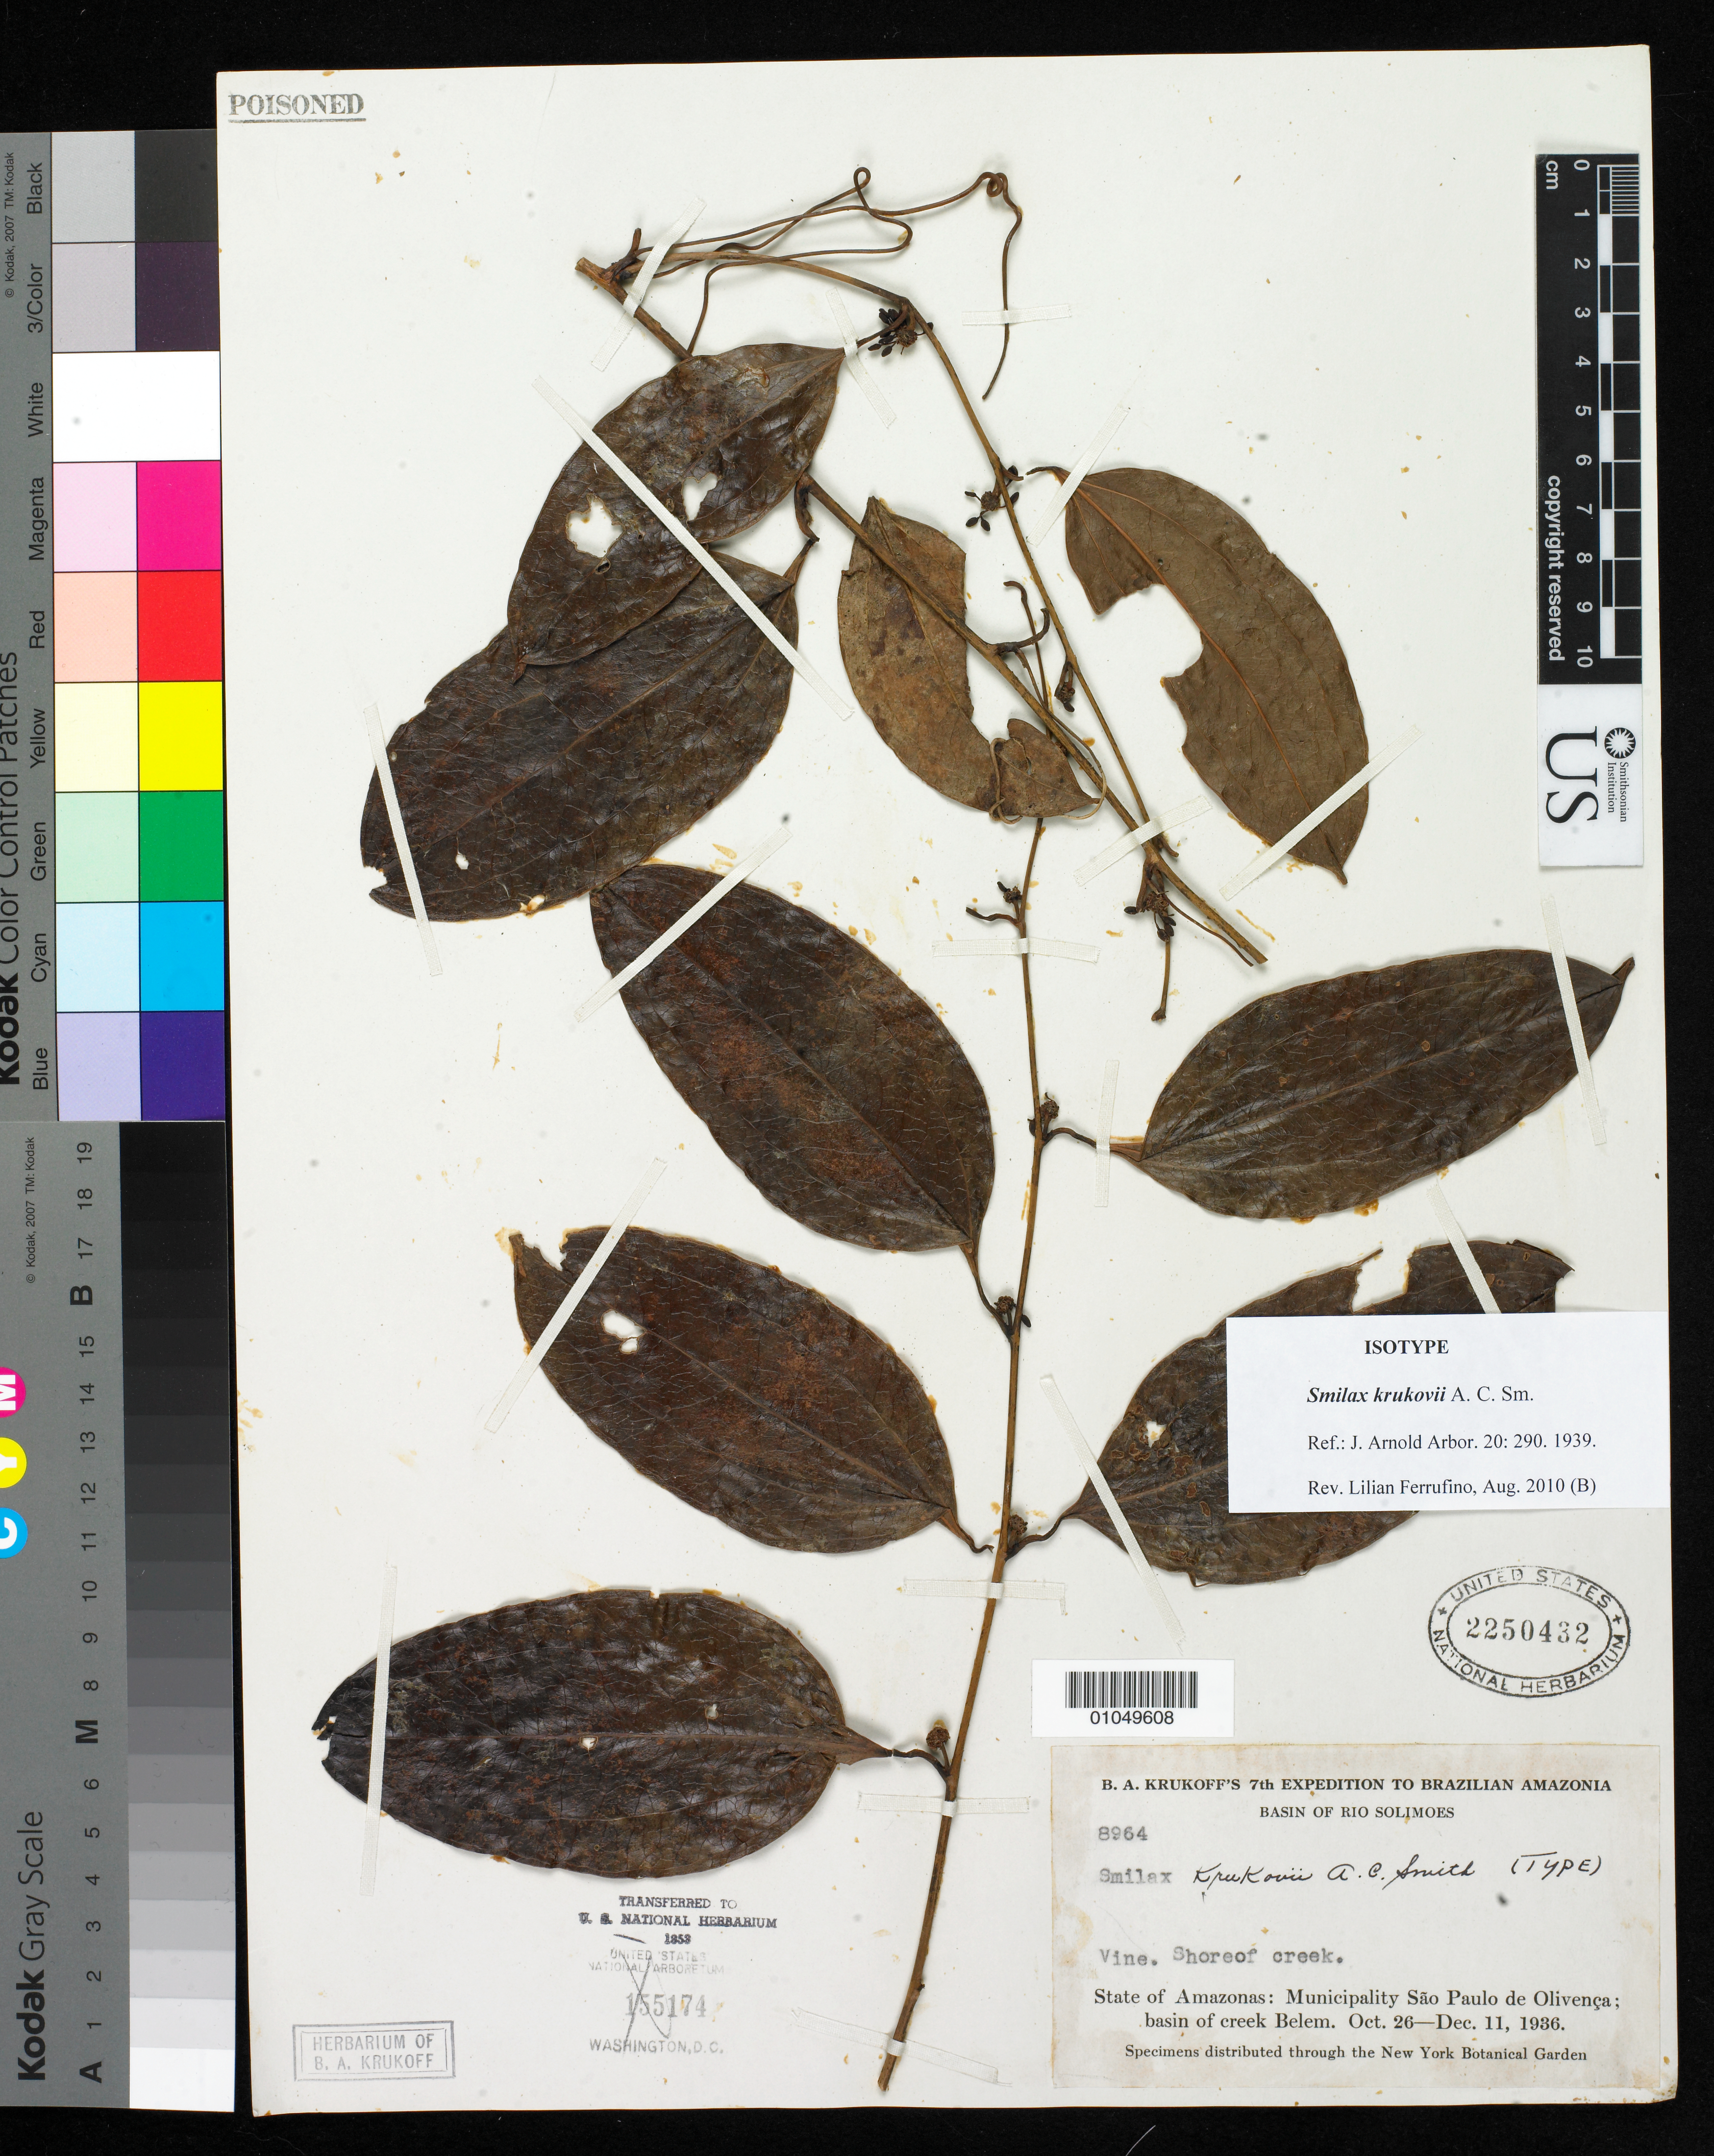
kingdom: Plantae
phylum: Tracheophyta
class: Liliopsida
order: Liliales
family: Smilacaceae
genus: Smilax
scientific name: Smilax krukovii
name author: A.C. Sm.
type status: Isotype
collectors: B. A. Krukoff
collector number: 8964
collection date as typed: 26 Oct 1936 to 11 Dec 1936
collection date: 1936-10-26/1936-12-11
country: Brazil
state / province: Amazonas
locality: State of Amazonas: Municipality São Paulo de Olivença; basin of creek Belem.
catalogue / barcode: US 2250432